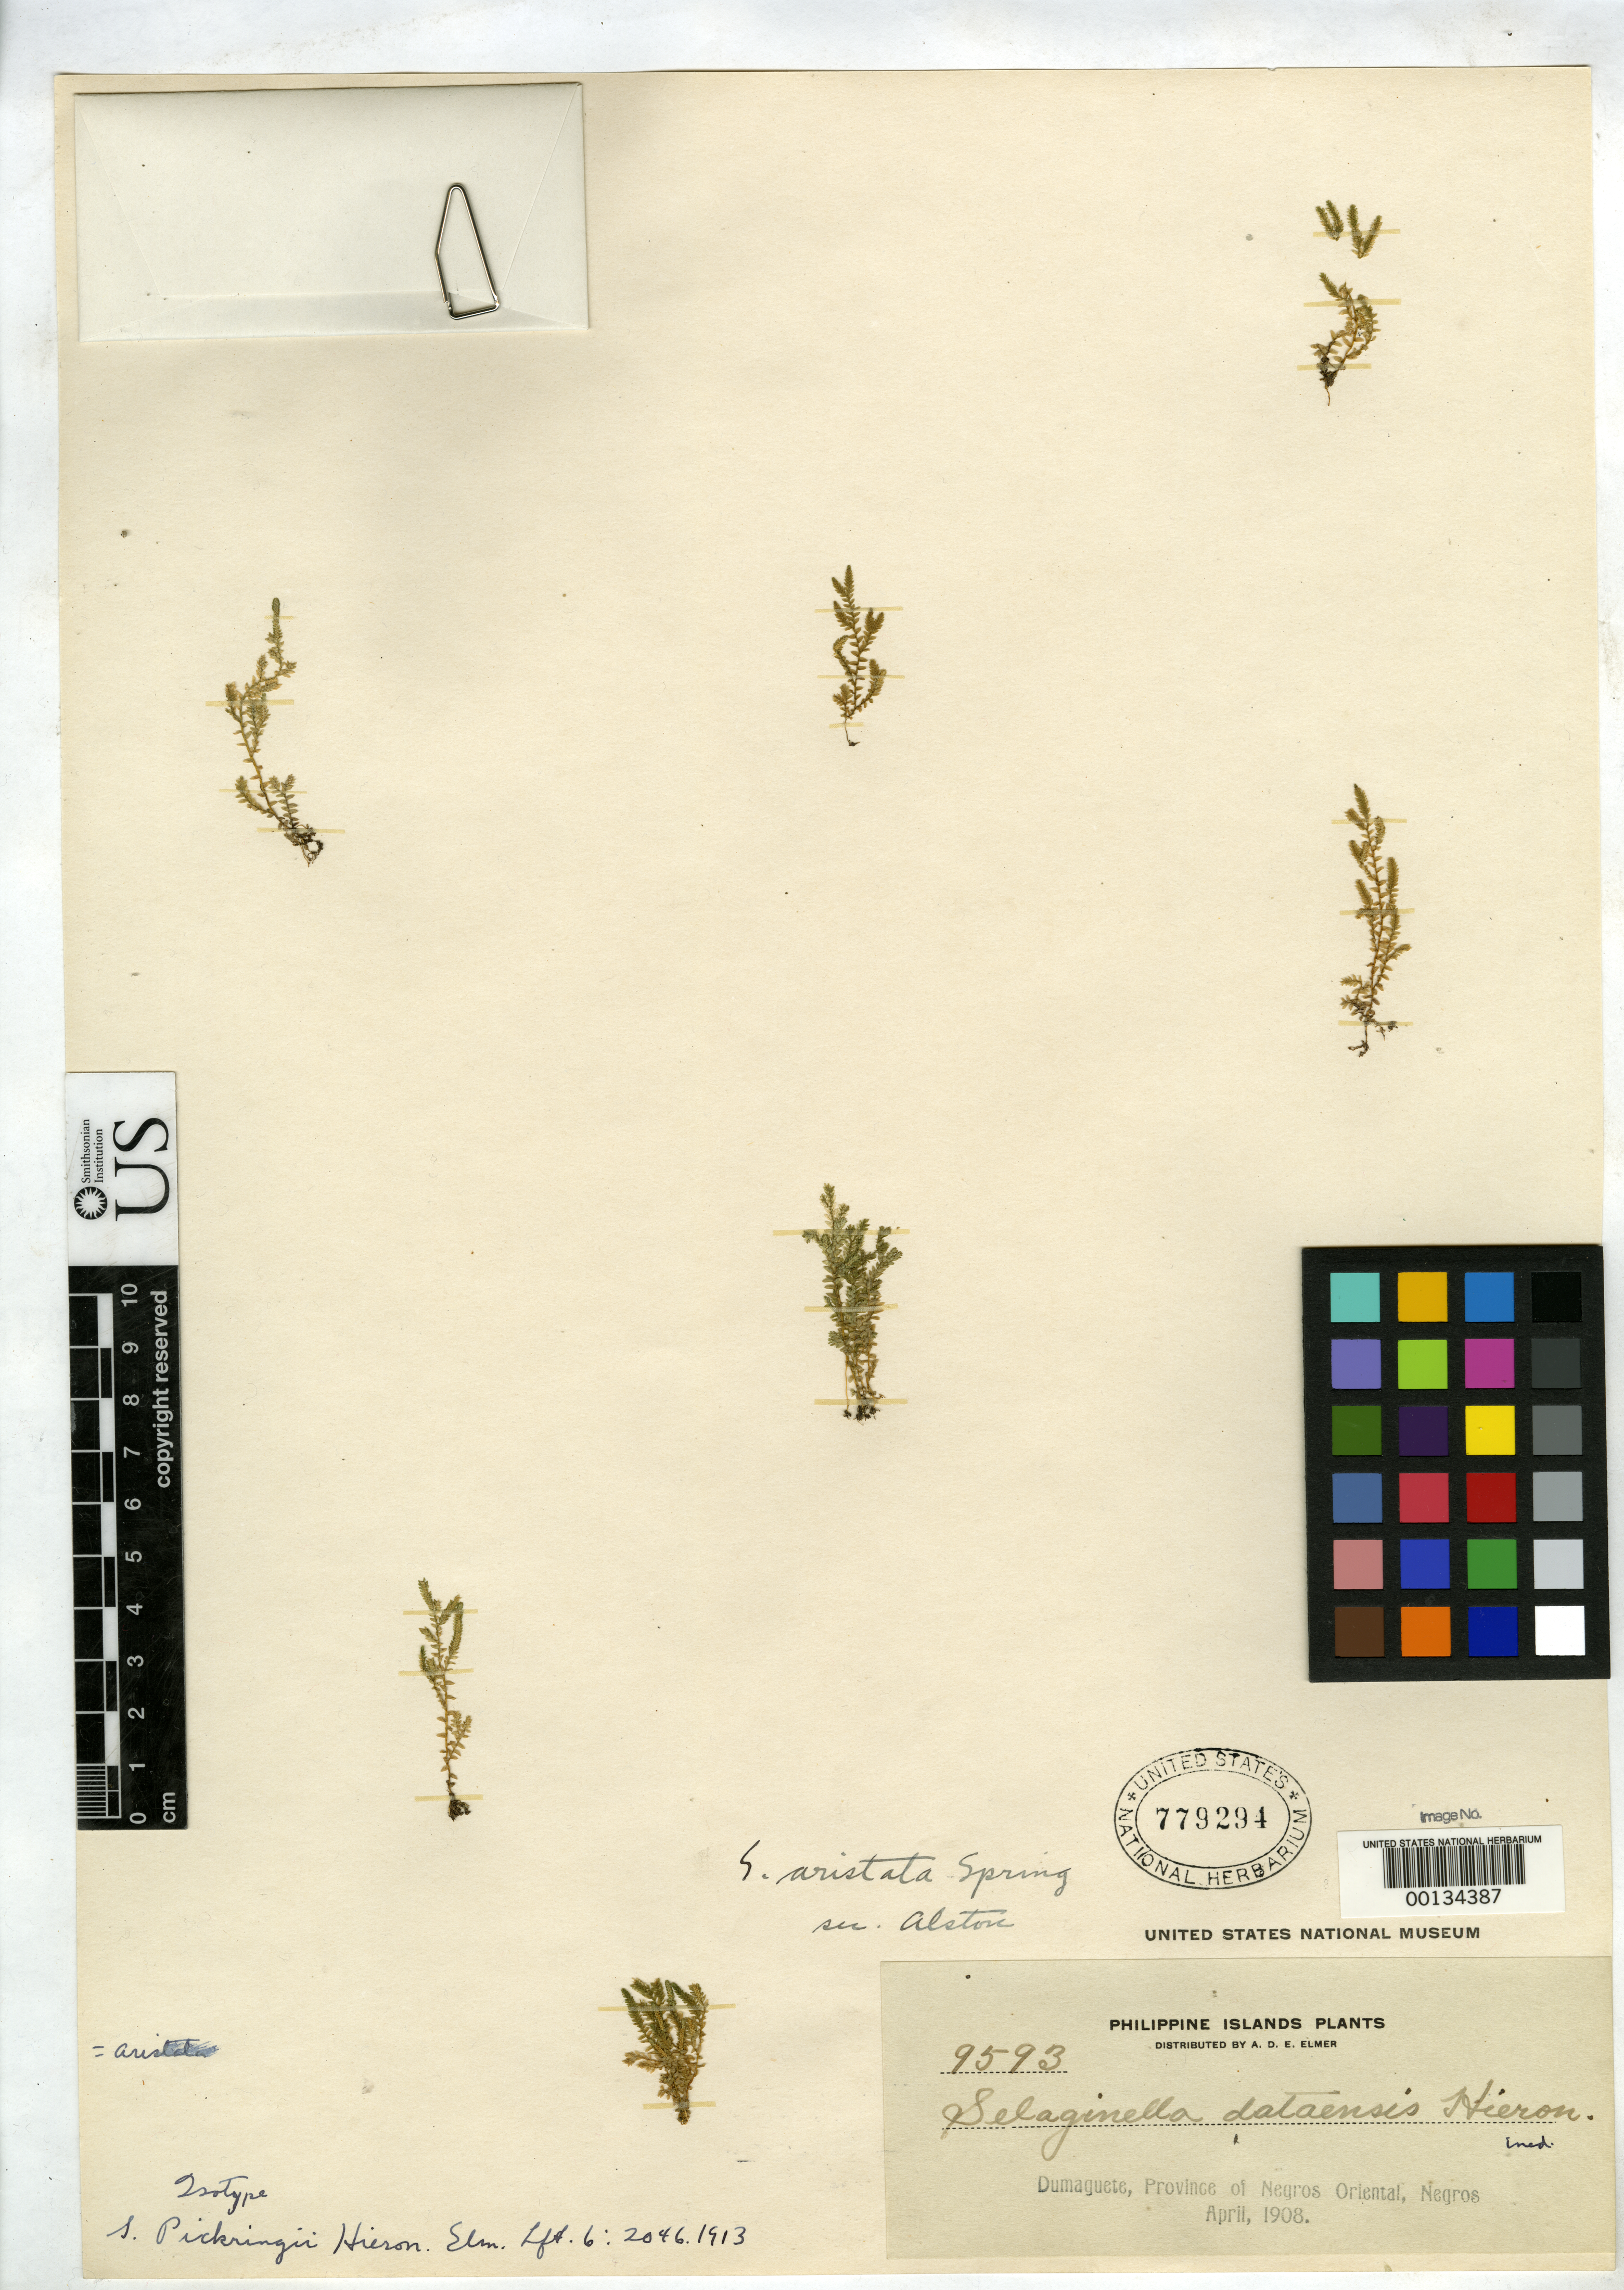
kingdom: Plantae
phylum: Tracheophyta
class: Lycopodiopsida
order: Selaginellales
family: Selaginellaceae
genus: Selaginella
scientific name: Selaginella pickeringii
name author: Hieron. in Elmer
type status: Isotype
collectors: A. D. E. Elmer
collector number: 9593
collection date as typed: Apr 1908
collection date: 1908-04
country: Philippines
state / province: Central Visayas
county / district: Negros Oriental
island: Negros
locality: Dumaguete.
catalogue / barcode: US 779294